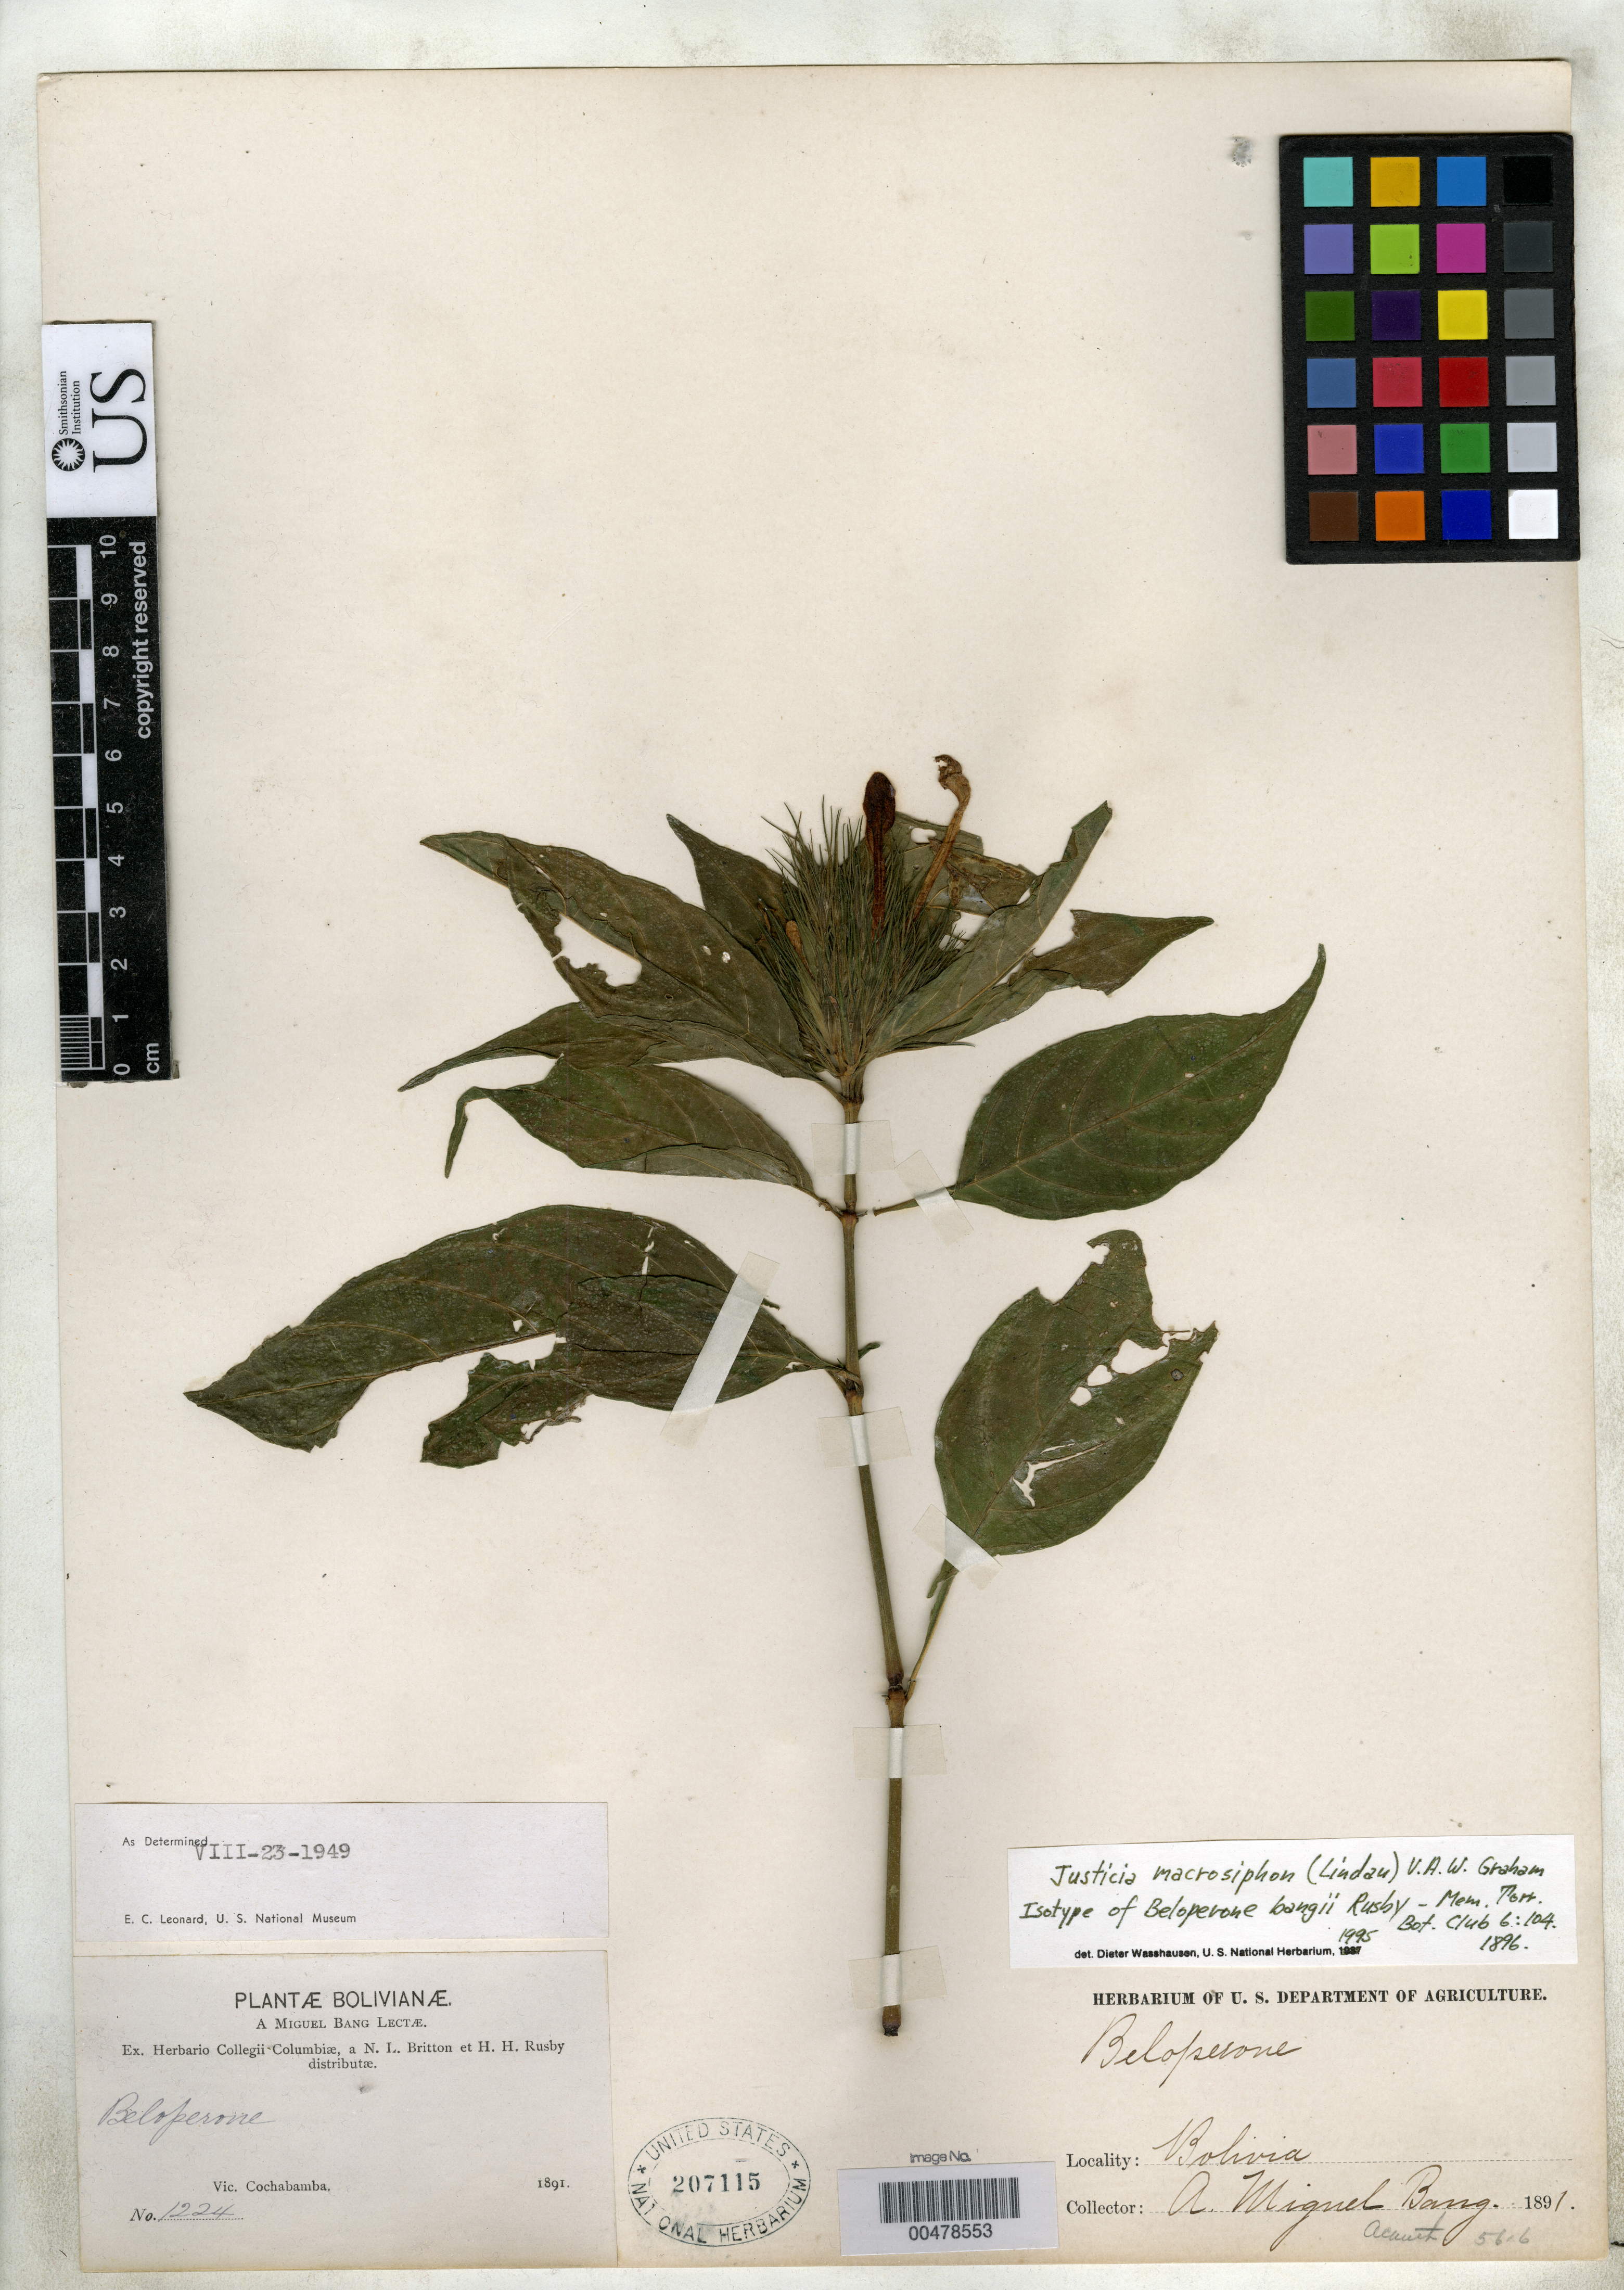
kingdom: Plantae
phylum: Tracheophyta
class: Magnoliopsida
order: Lamiales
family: Acanthaceae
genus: Beloperone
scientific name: Beloperone bangii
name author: Rusby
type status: Isotype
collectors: M. Bang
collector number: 1224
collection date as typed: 1891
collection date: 1891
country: Bolivia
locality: Vic. Cochabamba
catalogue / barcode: US 207115